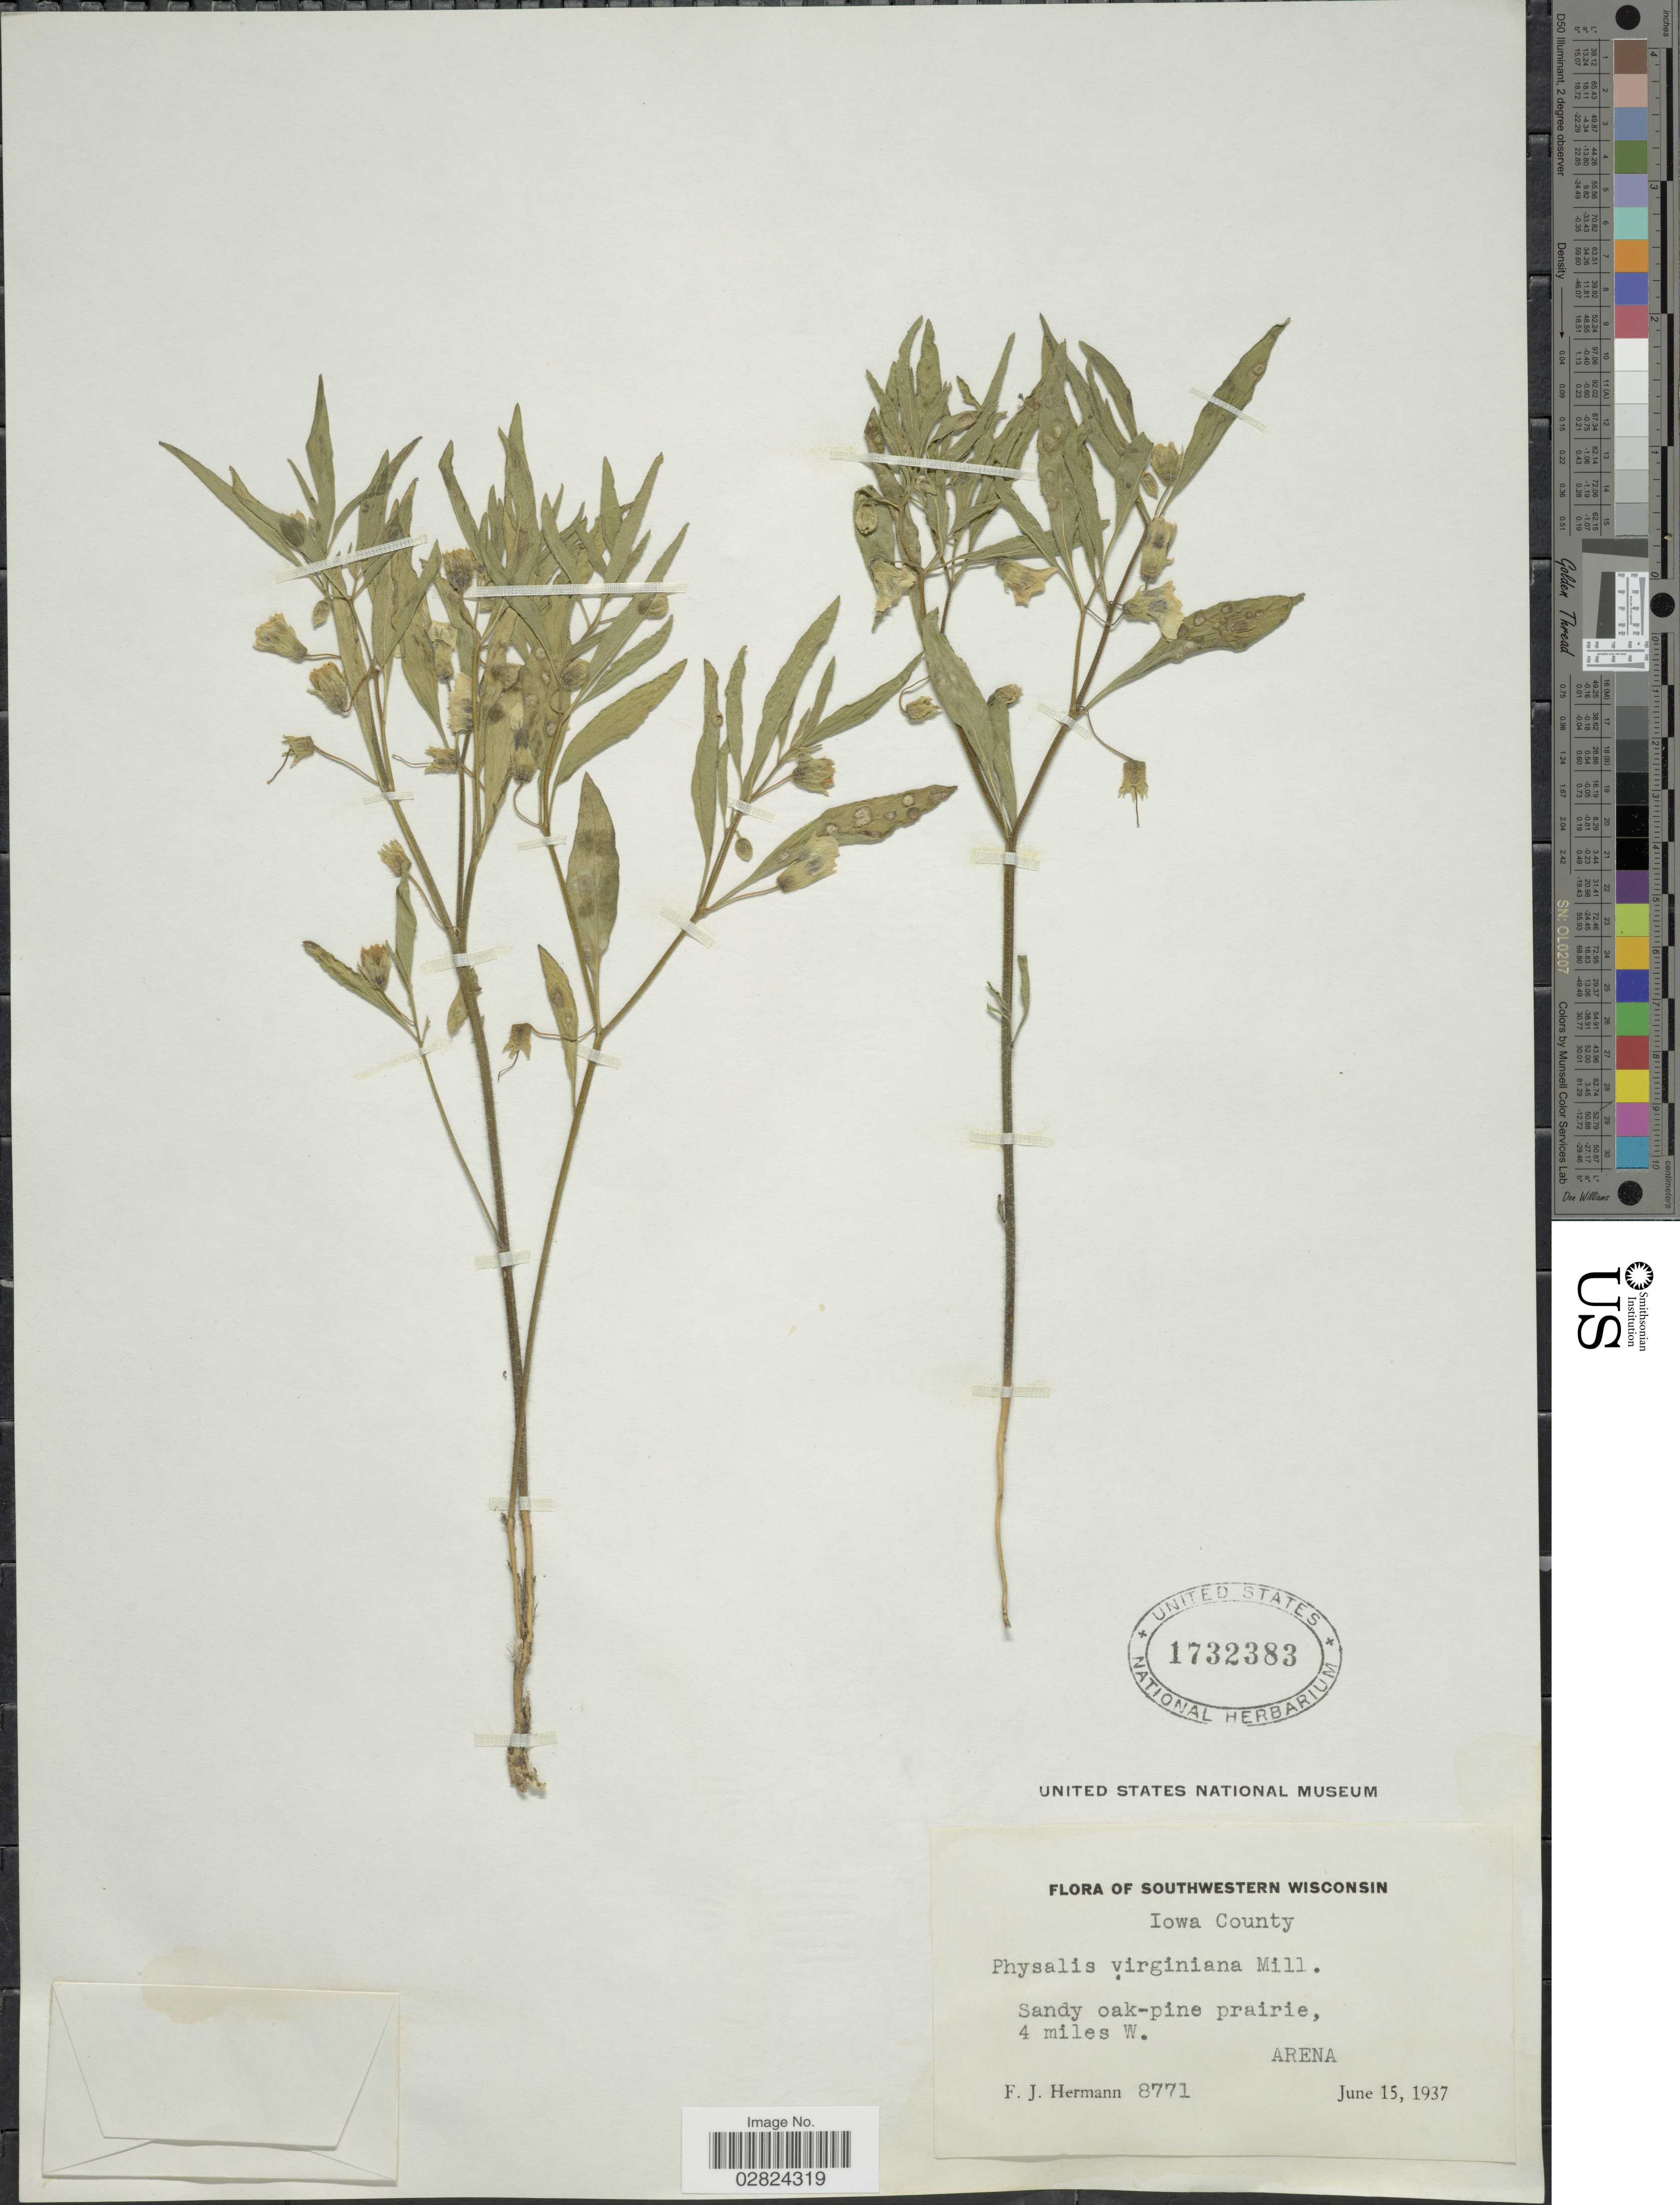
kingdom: Plantae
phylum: Tracheophyta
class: Magnoliopsida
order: Solanales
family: Solanaceae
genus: Physalis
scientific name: Physalis virginiana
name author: Mill.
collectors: F. J. Hermann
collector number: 8771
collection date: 1937-06-15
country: United States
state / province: Iowa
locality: Iowa County, 4 miles W. Arena.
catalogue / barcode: US 1732383